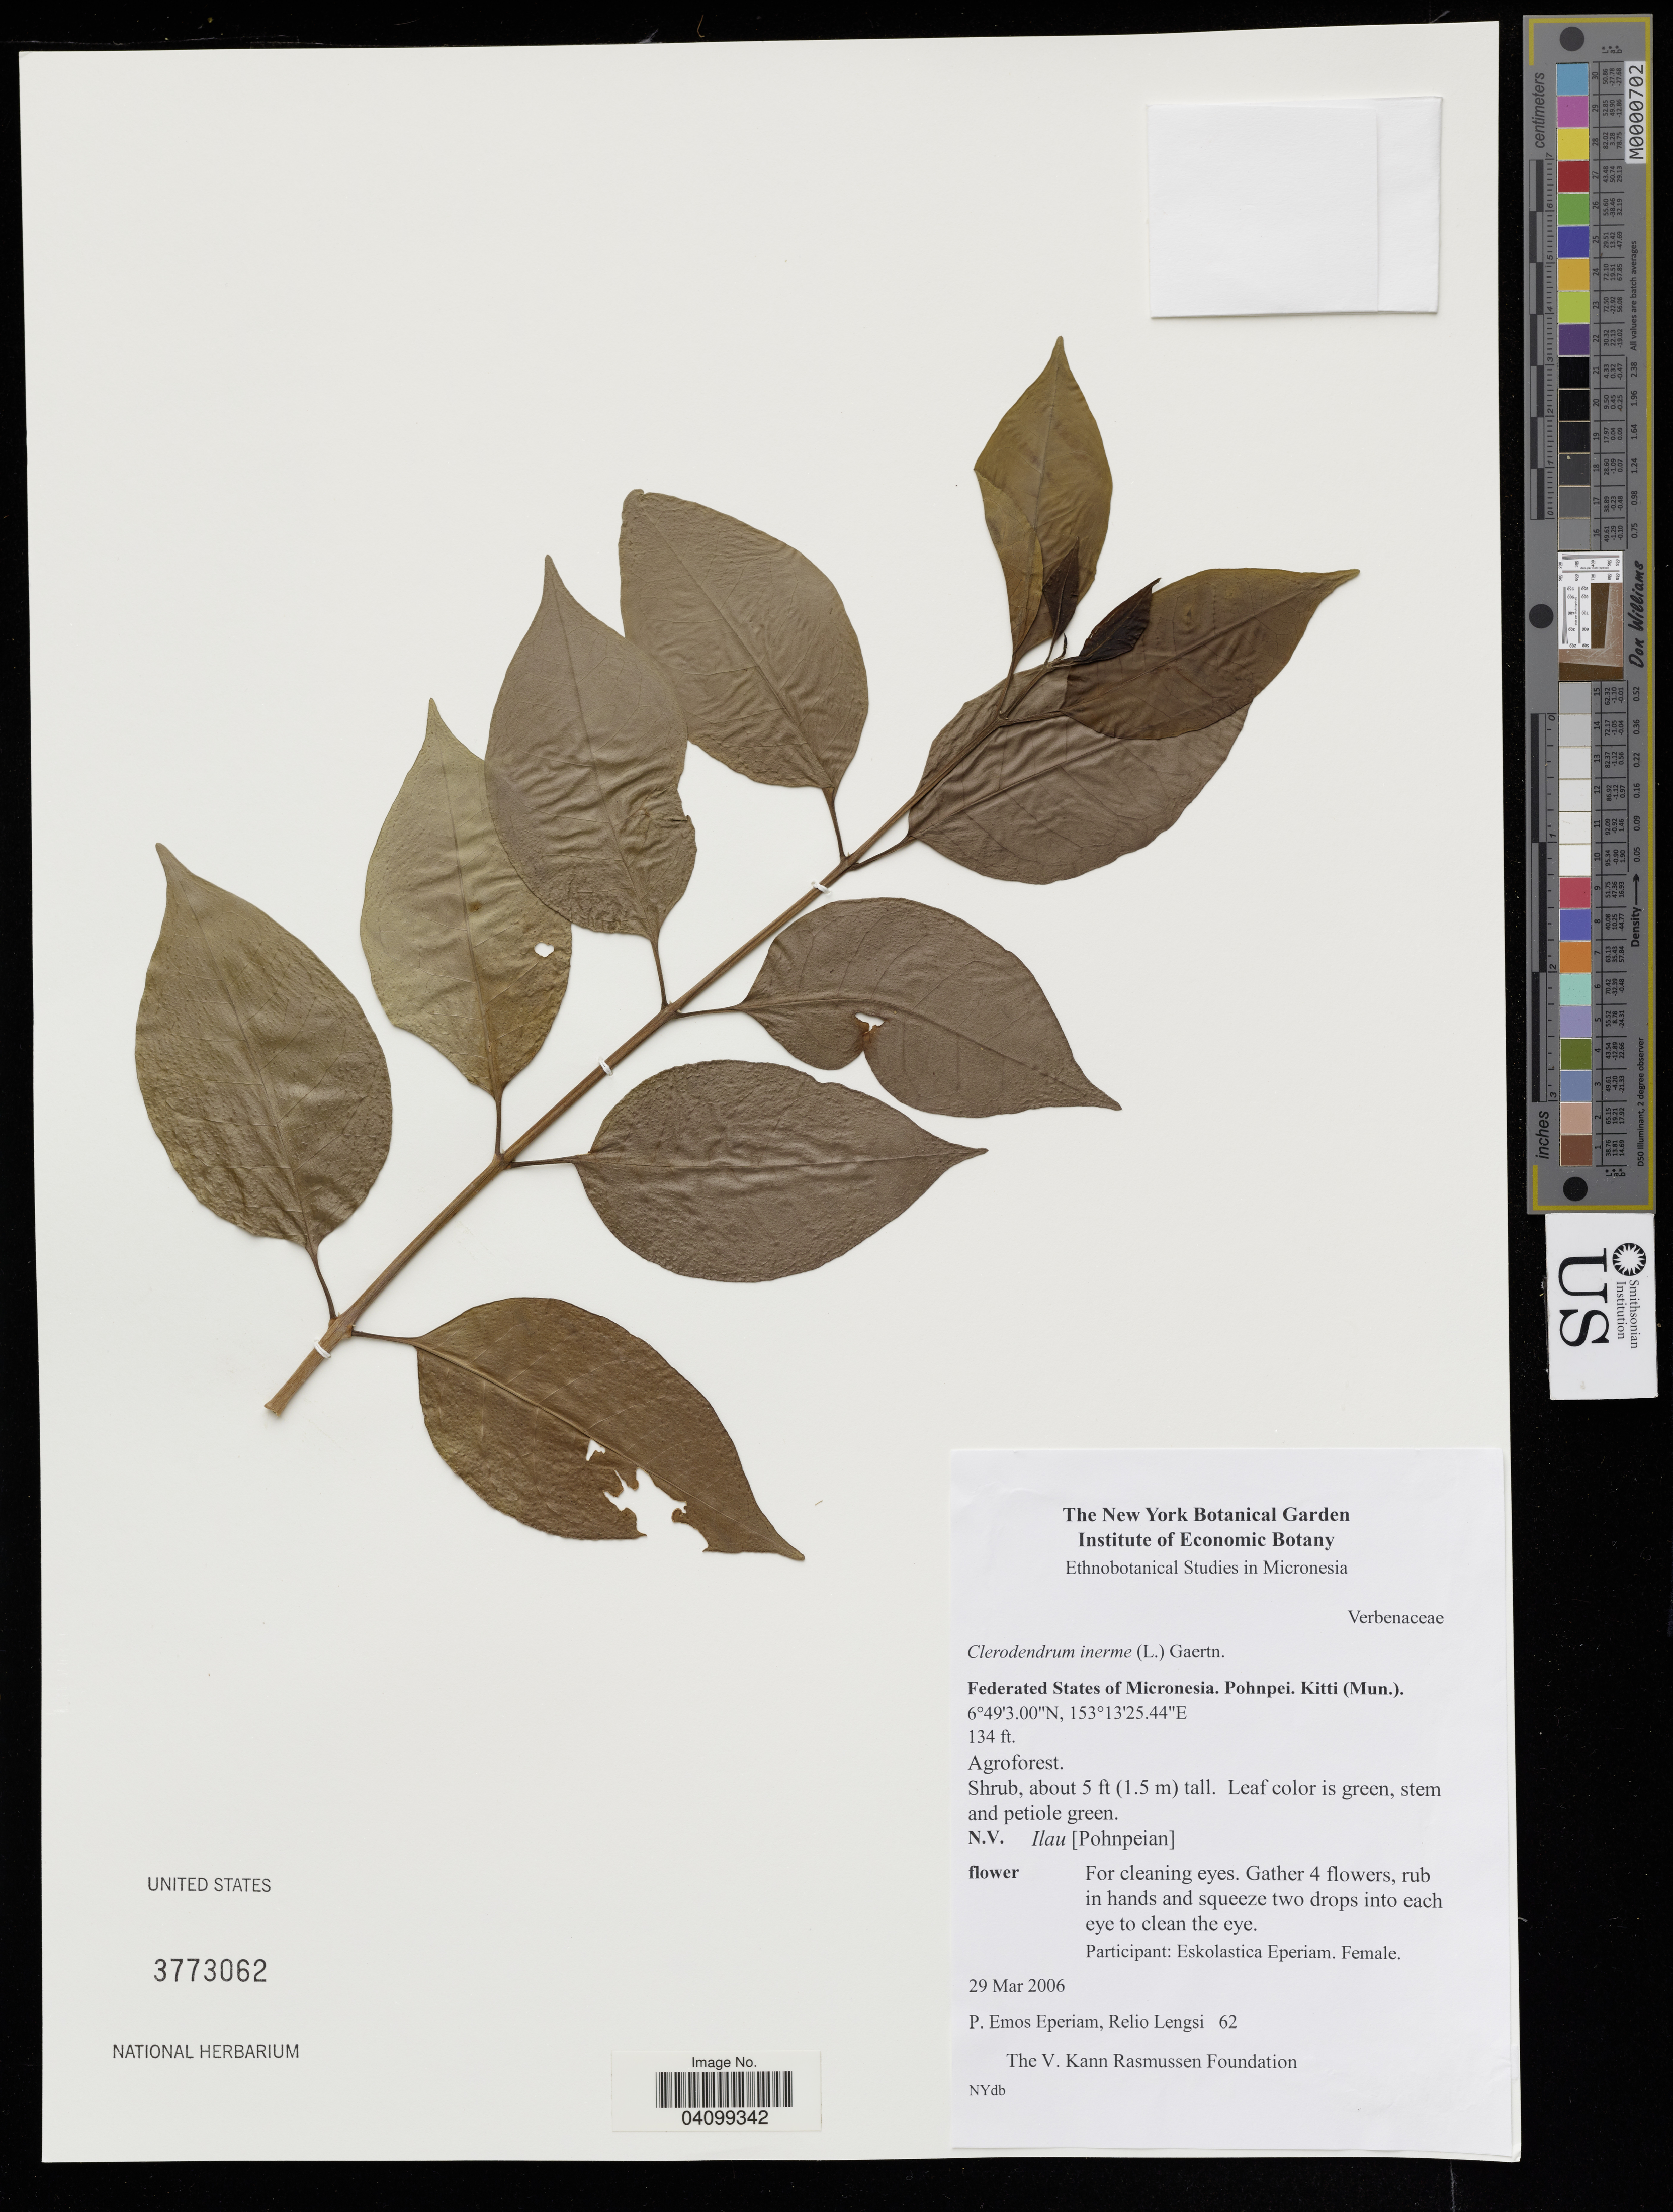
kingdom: Plantae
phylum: Tracheophyta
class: Magnoliopsida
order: Lamiales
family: Lamiaceae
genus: Clerodendrum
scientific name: Clerodendrum inerme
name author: (L.) Gaertn.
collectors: P. Eperiam & R. Lengsi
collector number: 62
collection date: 2006-03-29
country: Micronesia, Federated States of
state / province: Pohnpei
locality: Kitti (Mun.).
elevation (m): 41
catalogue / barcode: US 3773062